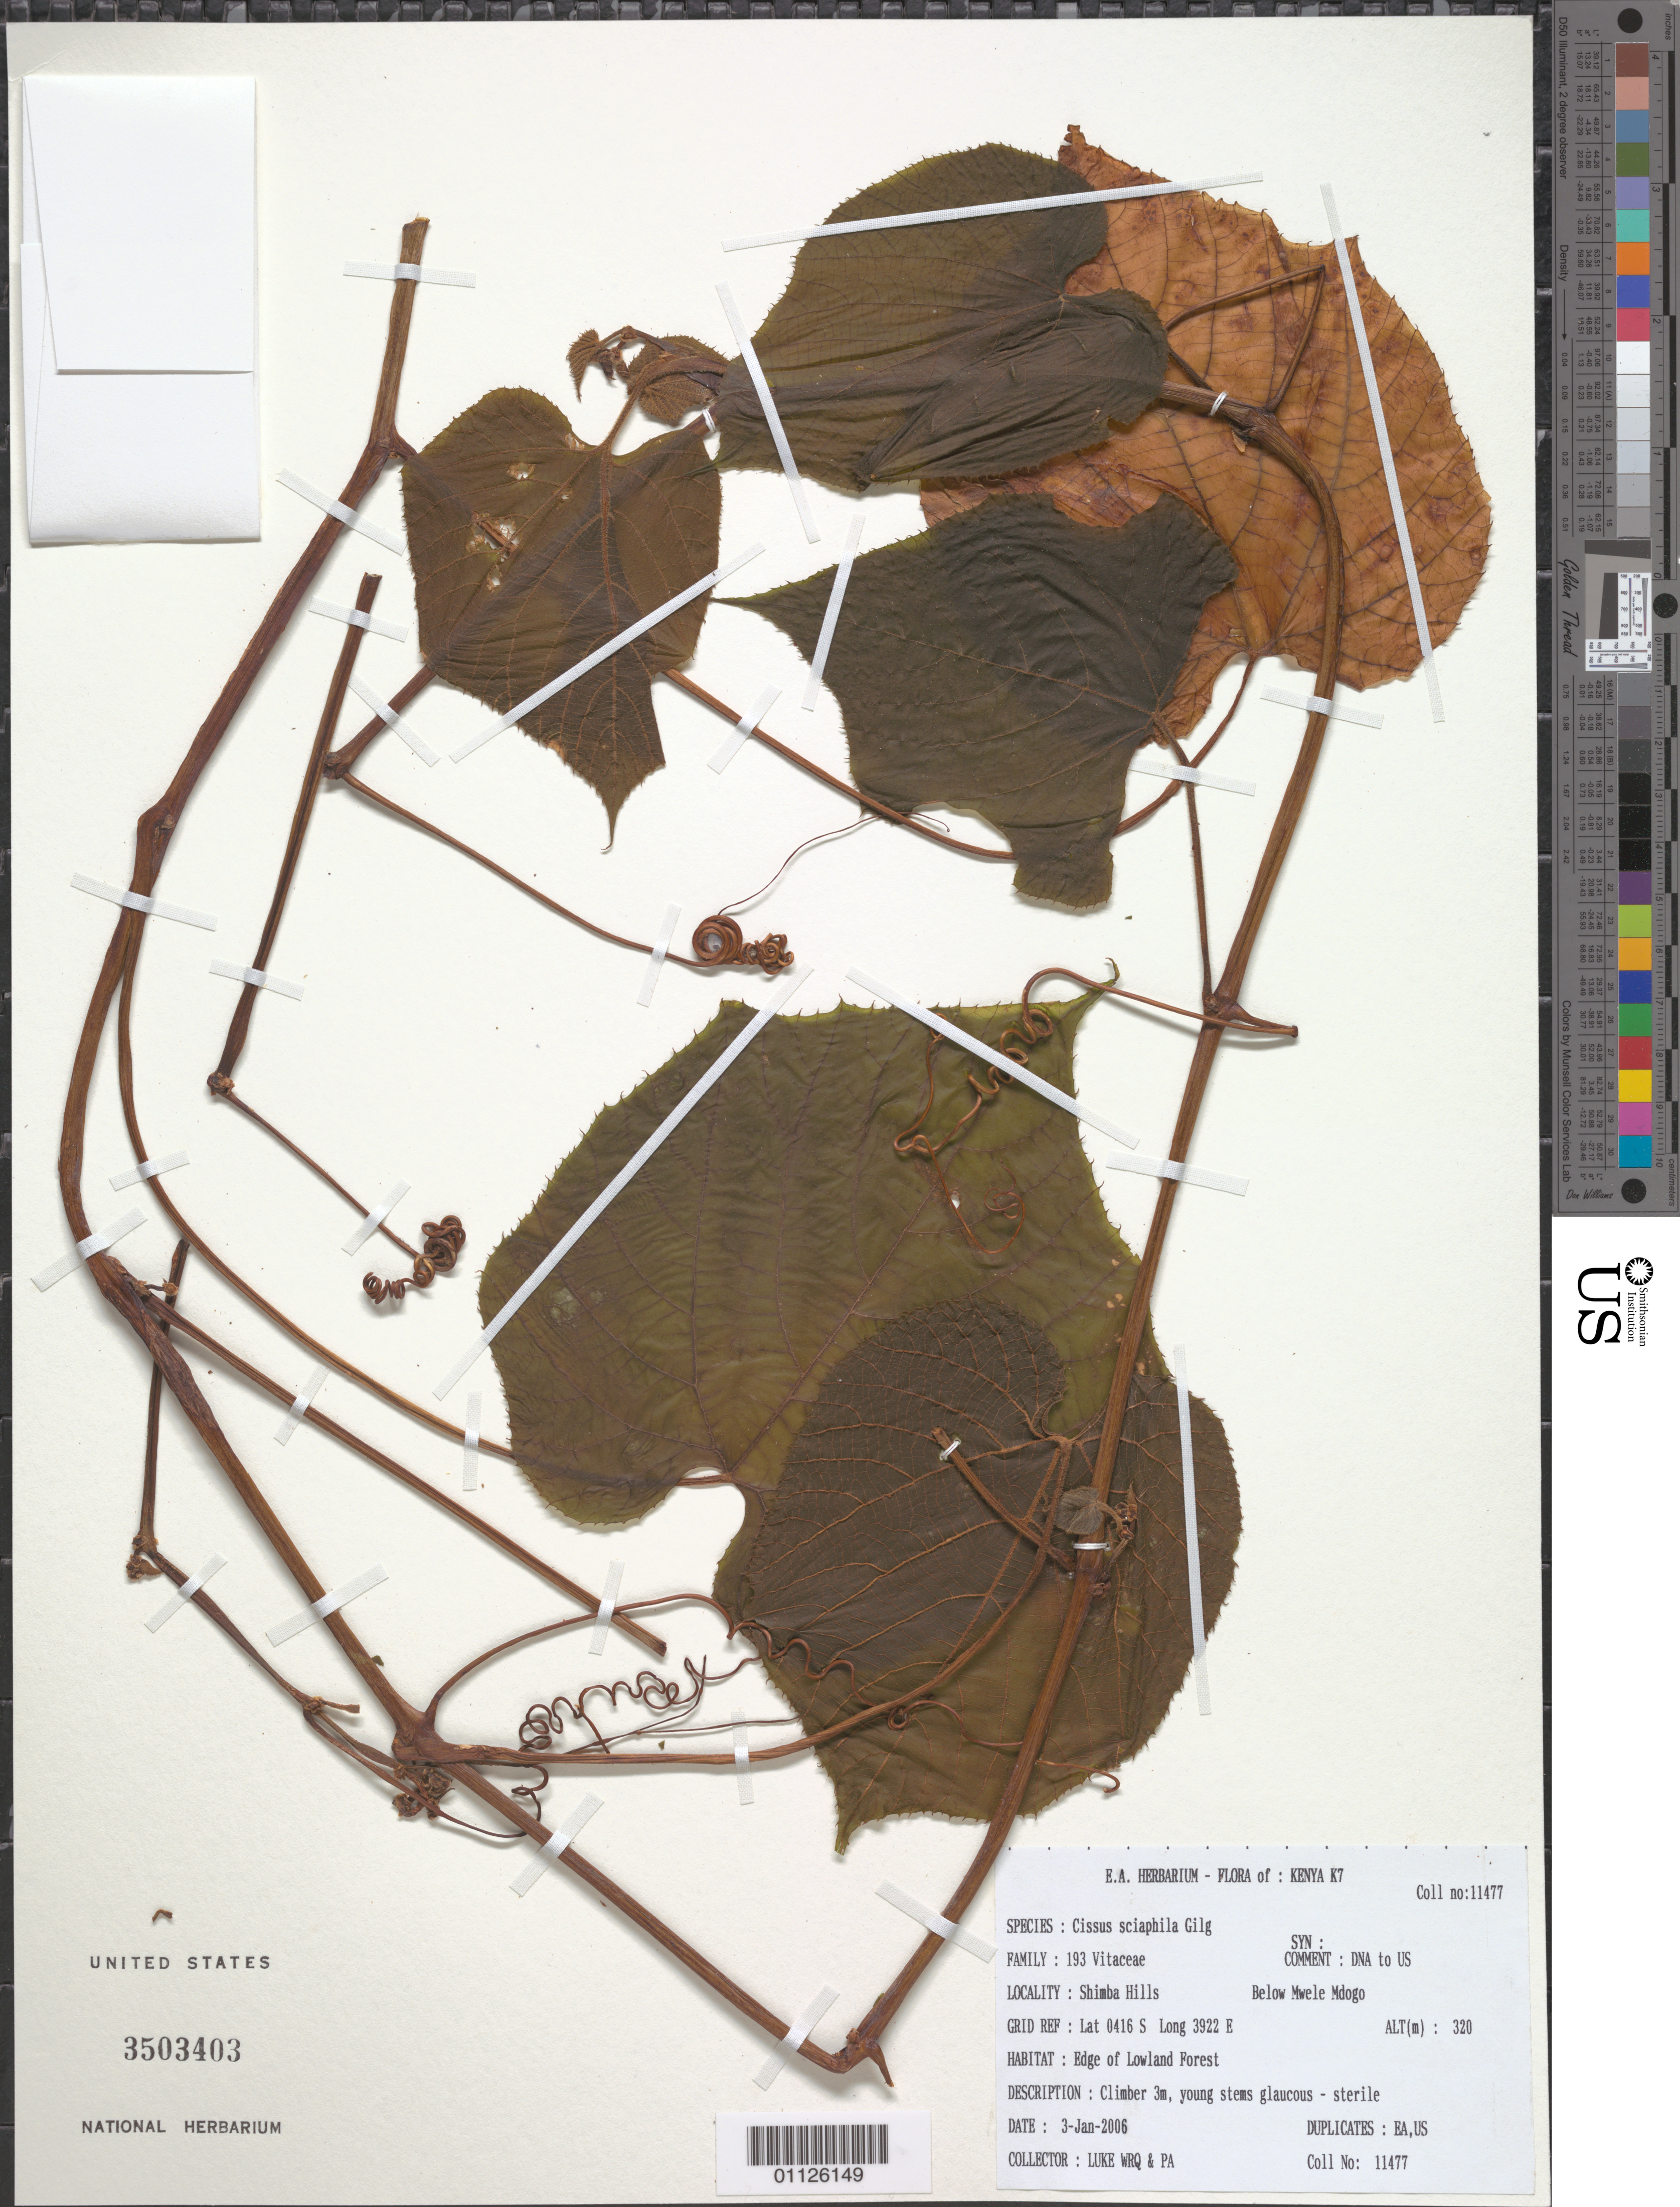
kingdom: Plantae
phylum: Tracheophyta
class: Magnoliopsida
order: Vitales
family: Vitaceae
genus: Cissus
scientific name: Cissus sciaphila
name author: Gilg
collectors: Q. Luke & P. Luke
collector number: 11477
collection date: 2006-01-03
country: Kenya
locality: Shimba Hills. Below Mwele Mdogo.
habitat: Edge of Lowland Forest. Climber.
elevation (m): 320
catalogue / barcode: US 3503403